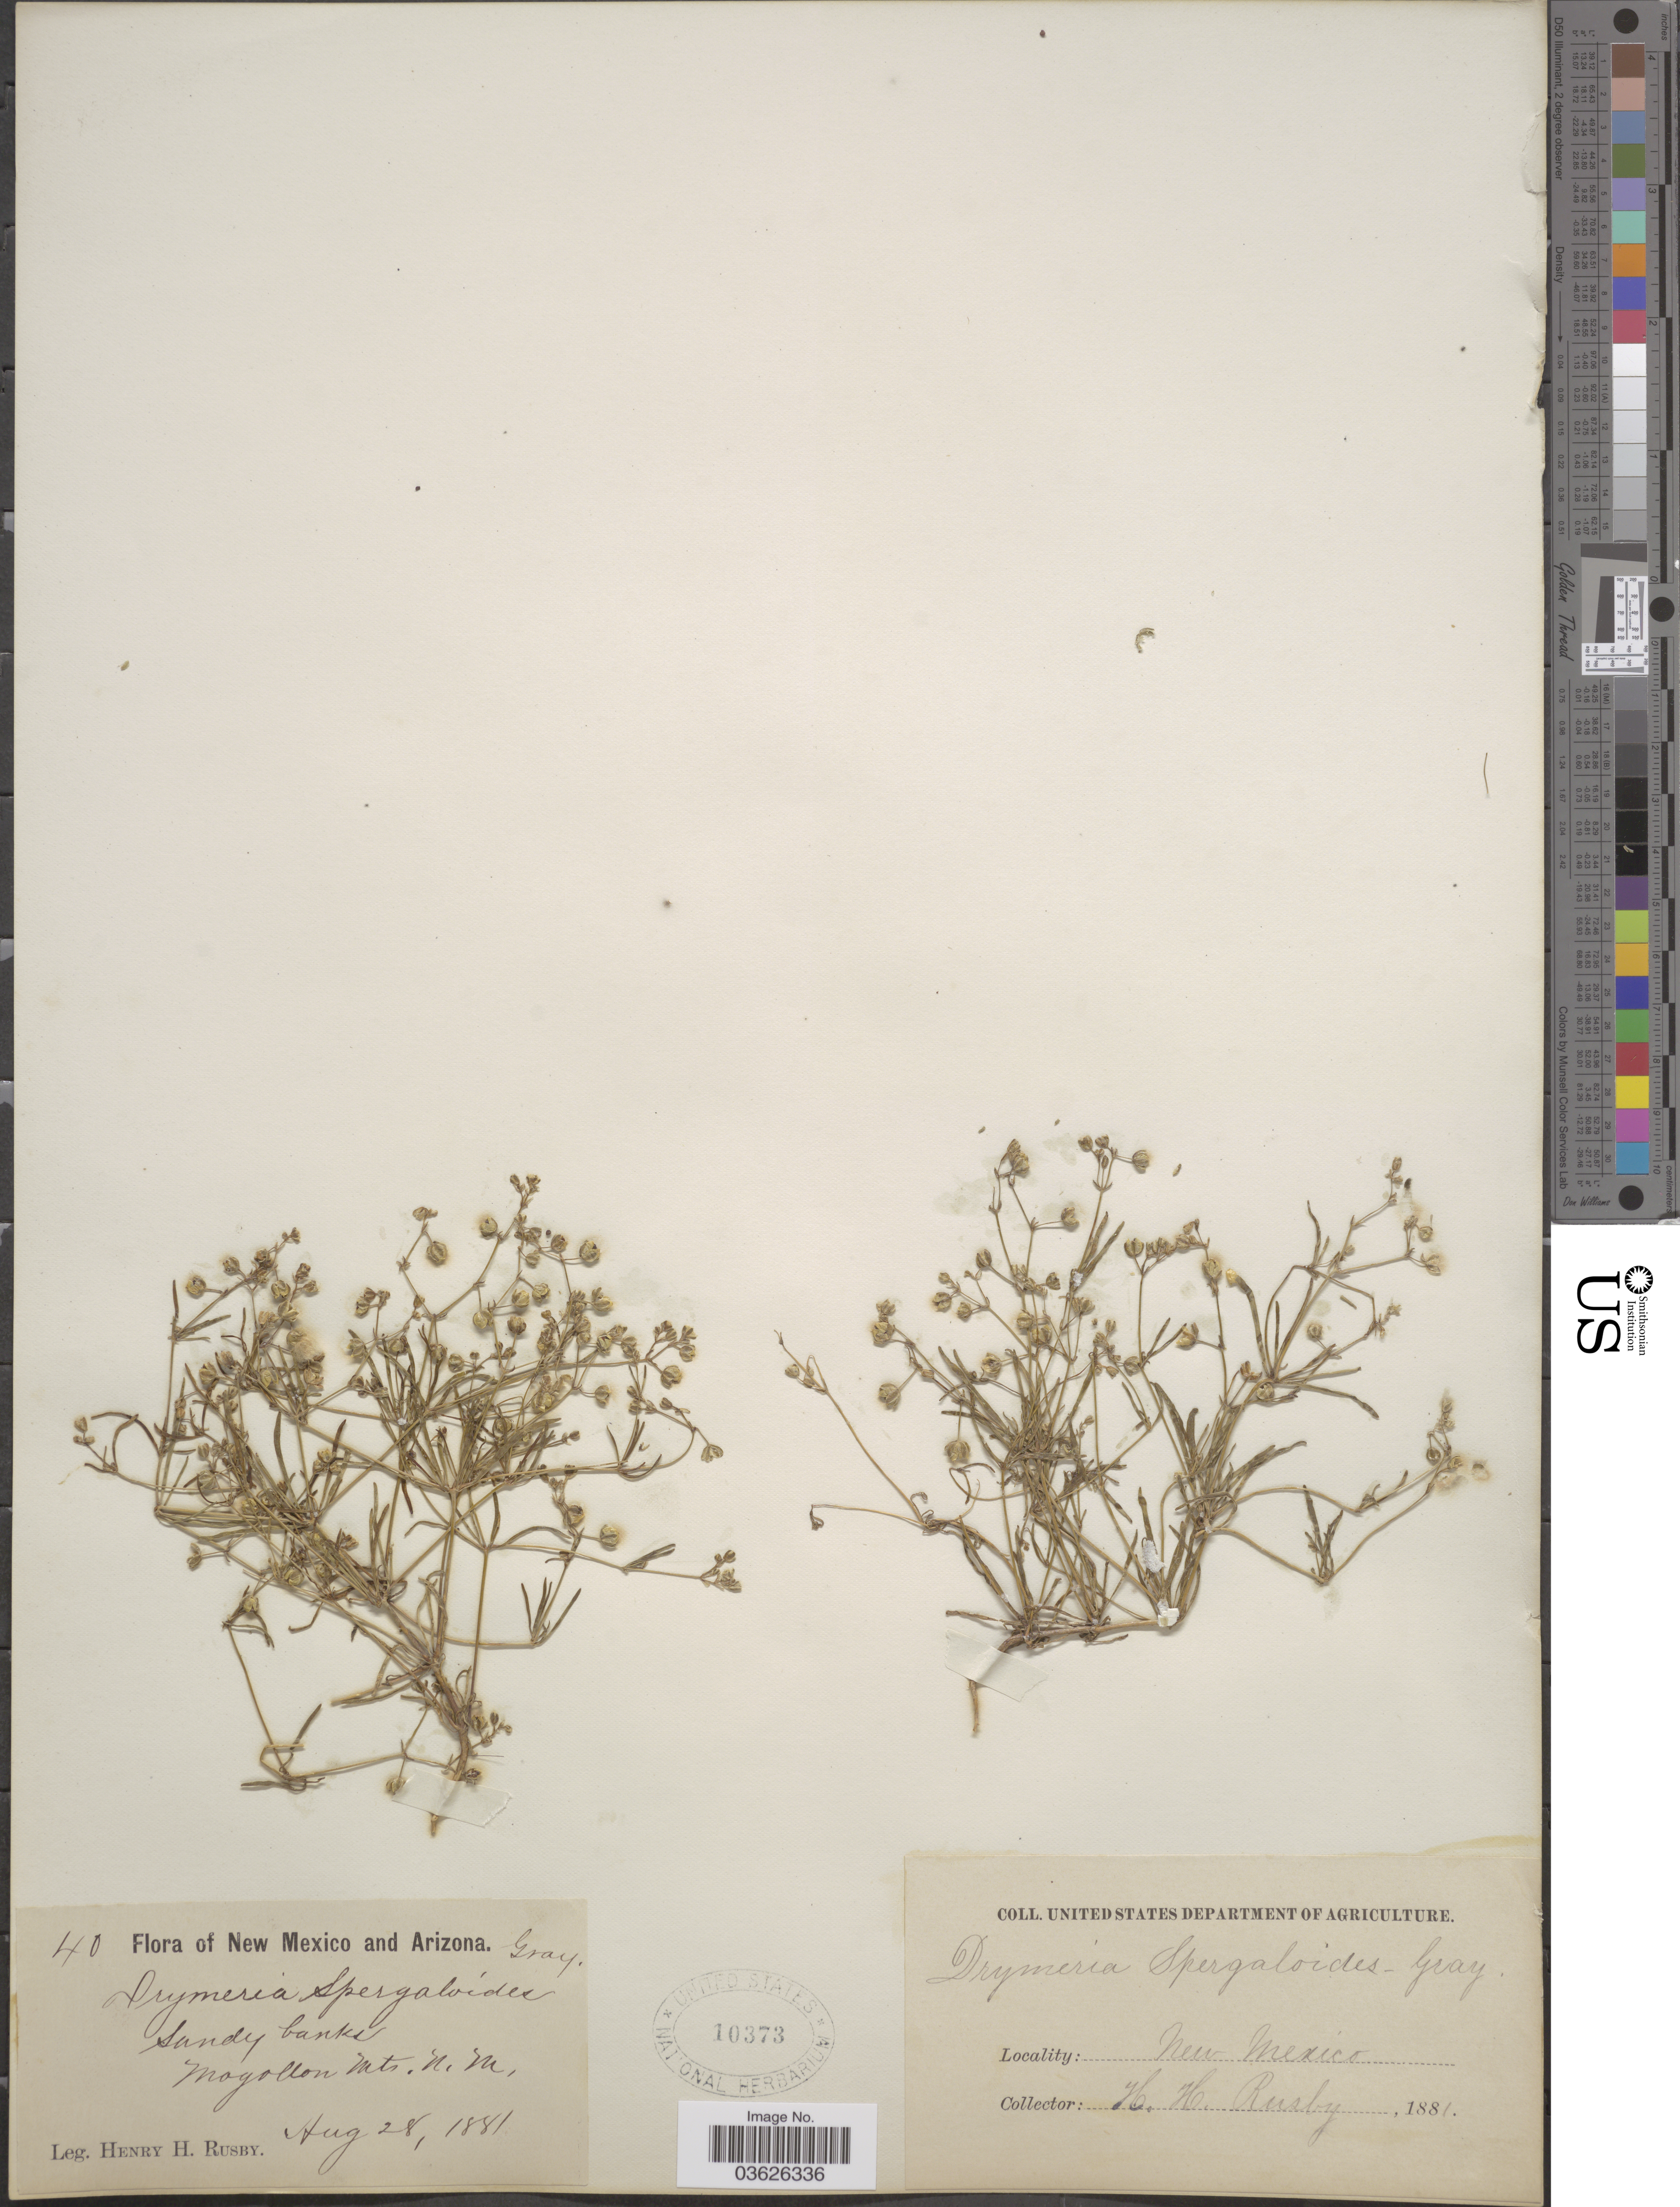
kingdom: Plantae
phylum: Tracheophyta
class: Magnoliopsida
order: Caryophyllales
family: Caryophyllaceae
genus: Drymaria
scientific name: Drymaria sperguloides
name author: A. Gray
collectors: H. H. Rusby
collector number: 40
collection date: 1881-08-28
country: United States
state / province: New Mexico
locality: Mogollon Mts.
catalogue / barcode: US 10373